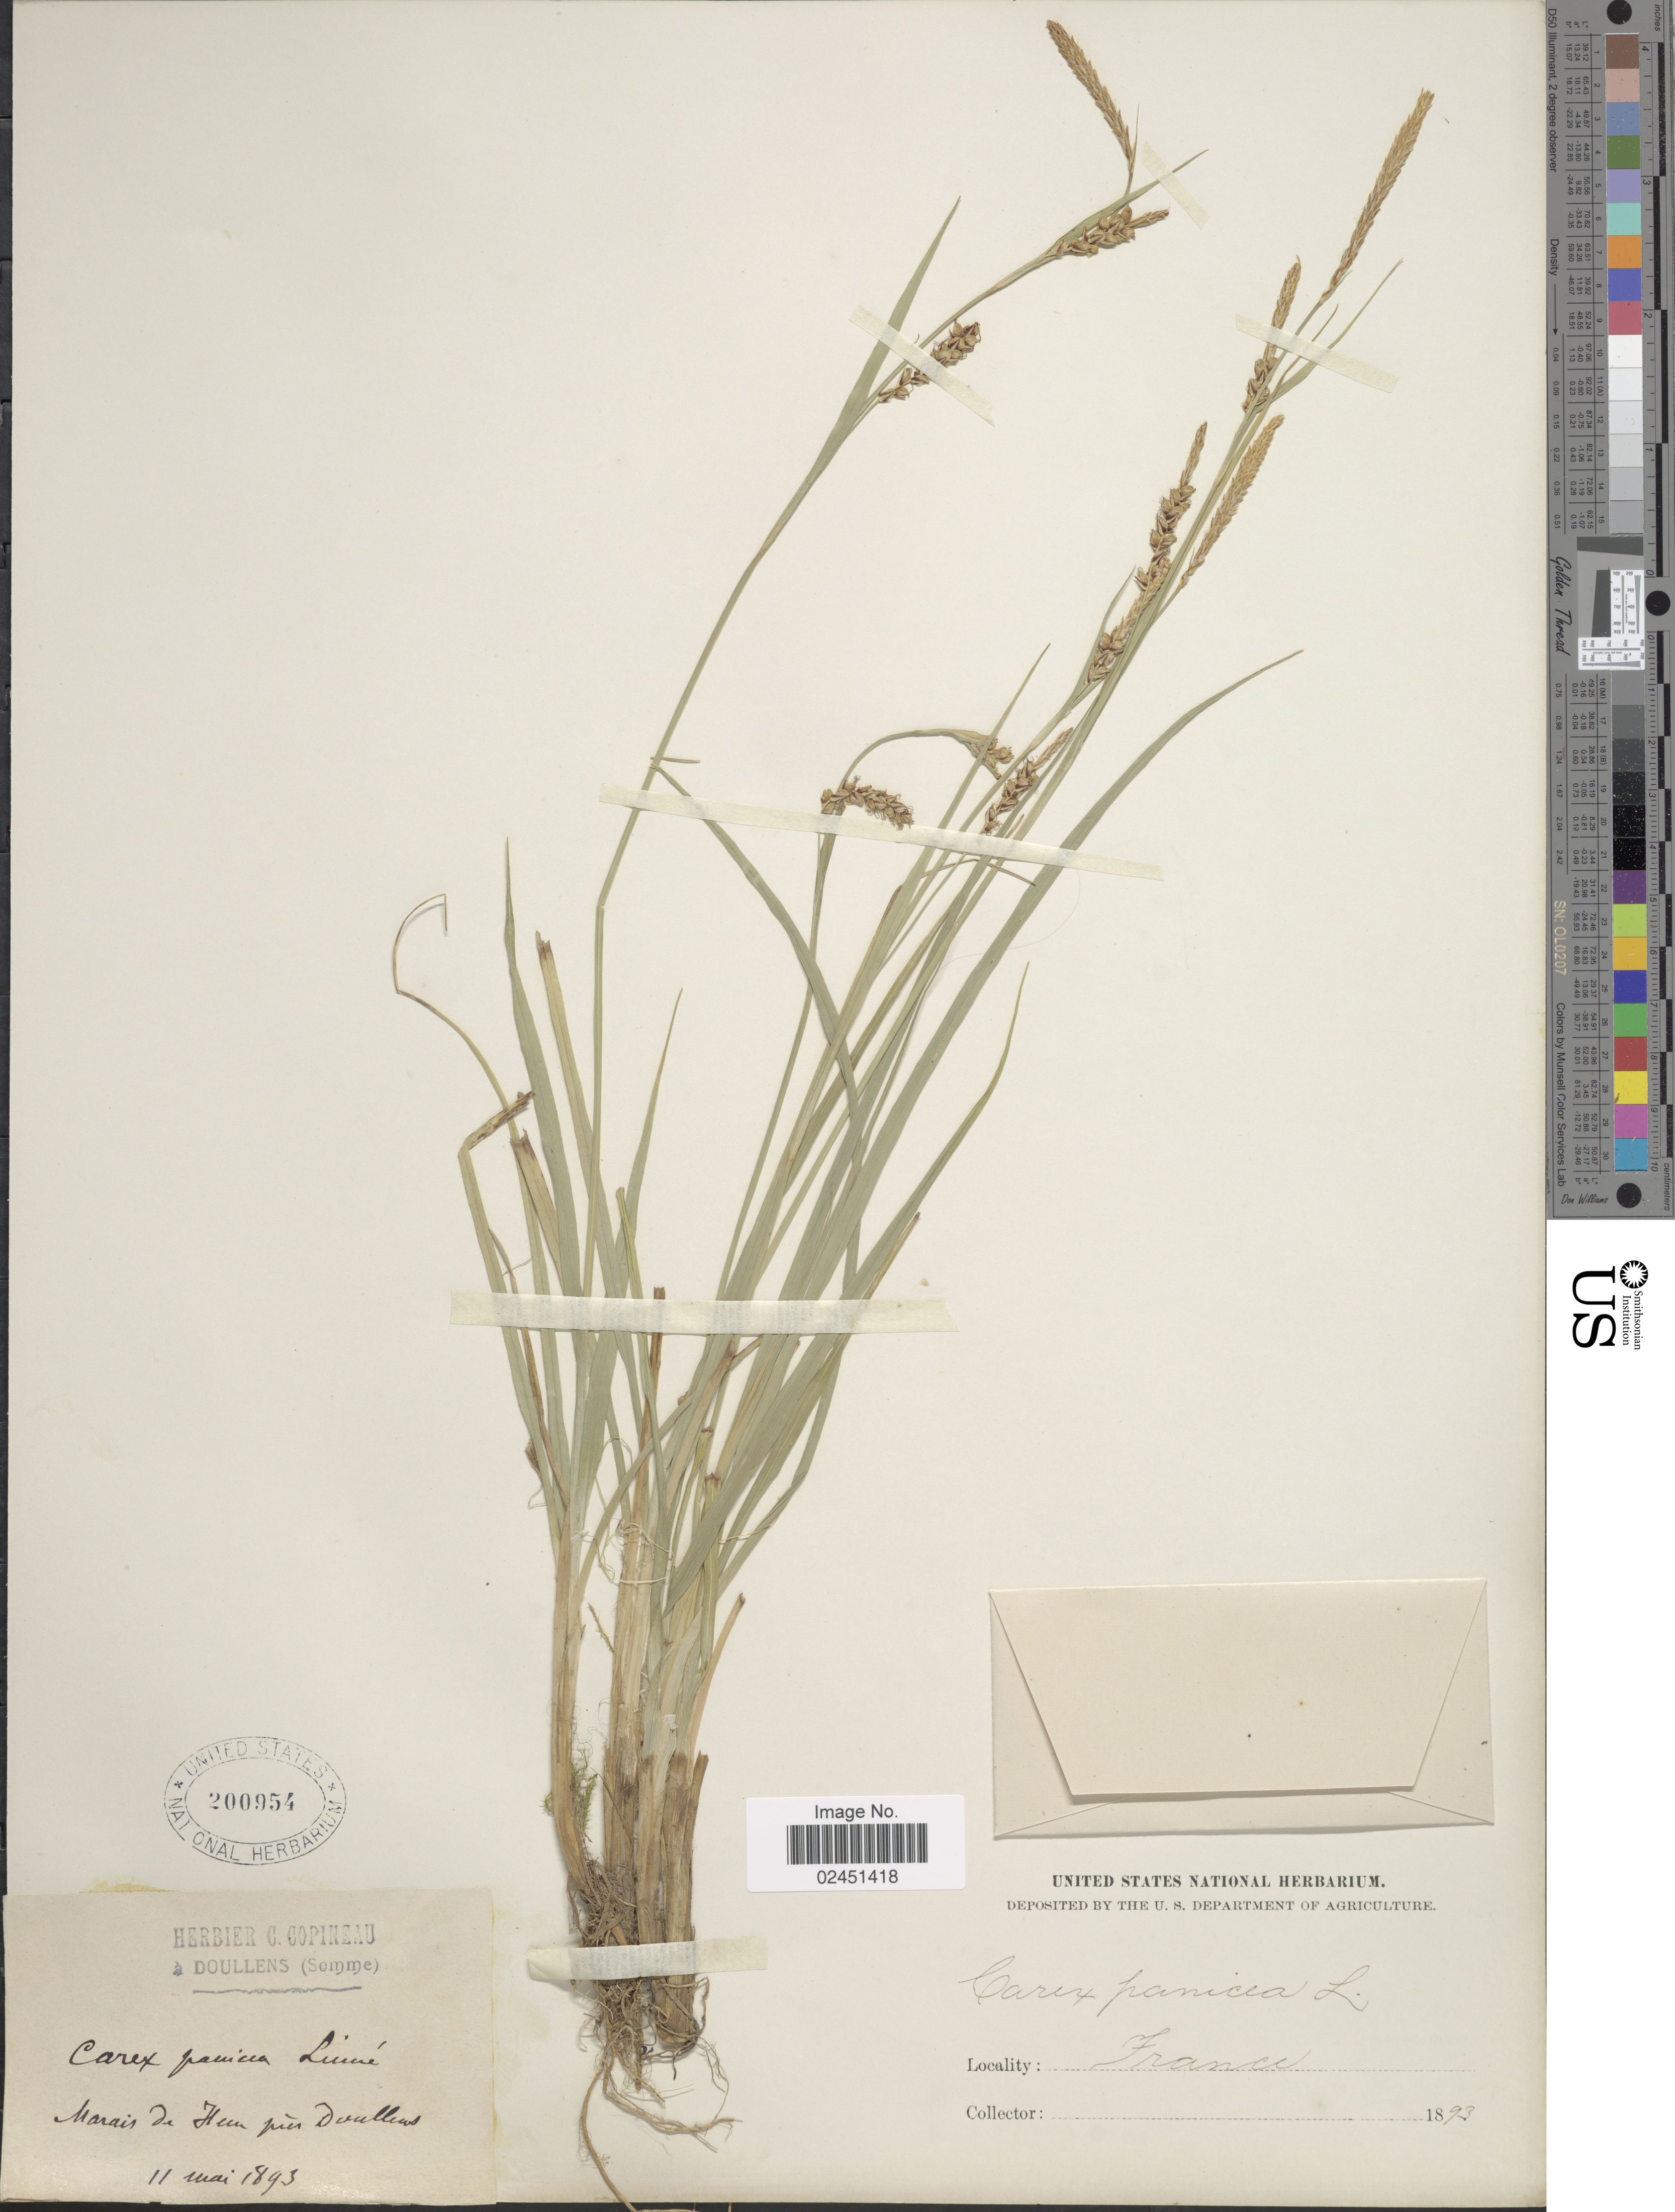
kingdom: Plantae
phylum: Tracheophyta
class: Liliopsida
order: Poales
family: Cyperaceae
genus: Carex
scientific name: Carex panicea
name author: L.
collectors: ex herb. C. Copineau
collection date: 1893-05-11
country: France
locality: Marias de Huen pres Doullens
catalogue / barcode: US 200954